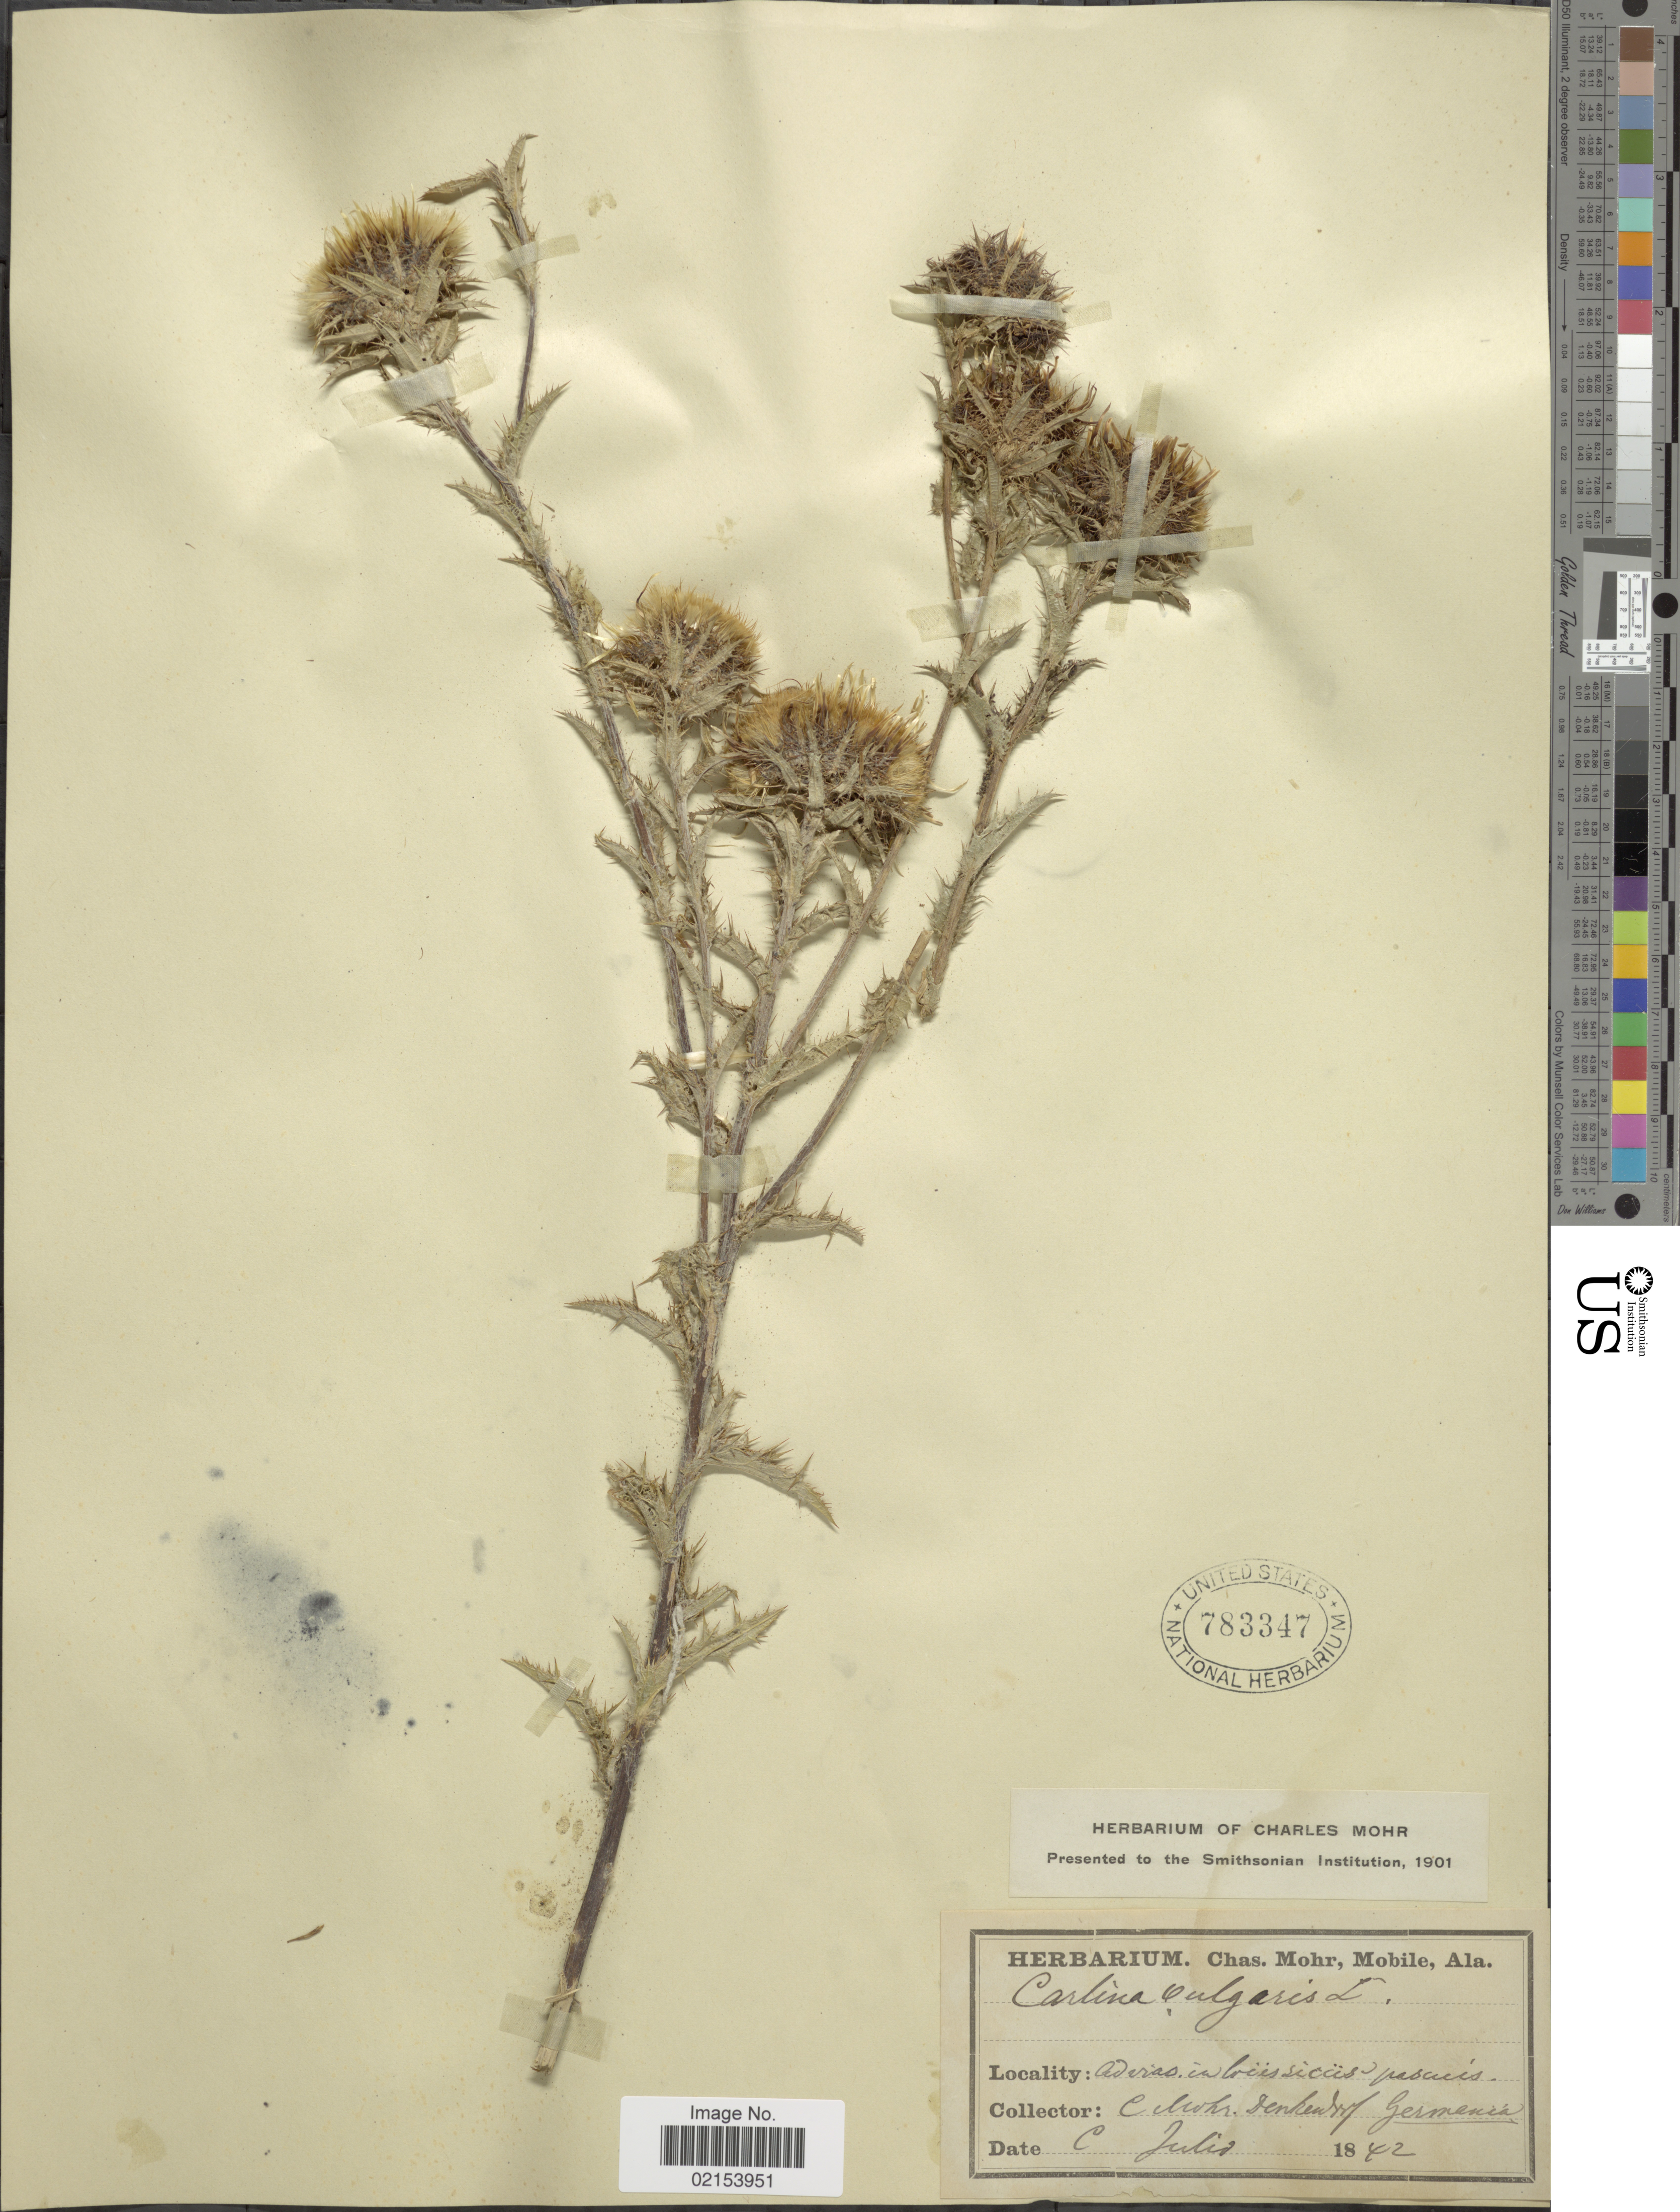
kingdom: Plantae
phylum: Tracheophyta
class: Magnoliopsida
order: Asterales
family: Asteraceae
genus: Carlina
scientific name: Carlina vulgaris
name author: L.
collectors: Mohr, C. T. (herbarium)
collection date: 1842-07-06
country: Germany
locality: Denkendorf [interpreted]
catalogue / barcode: US 783347